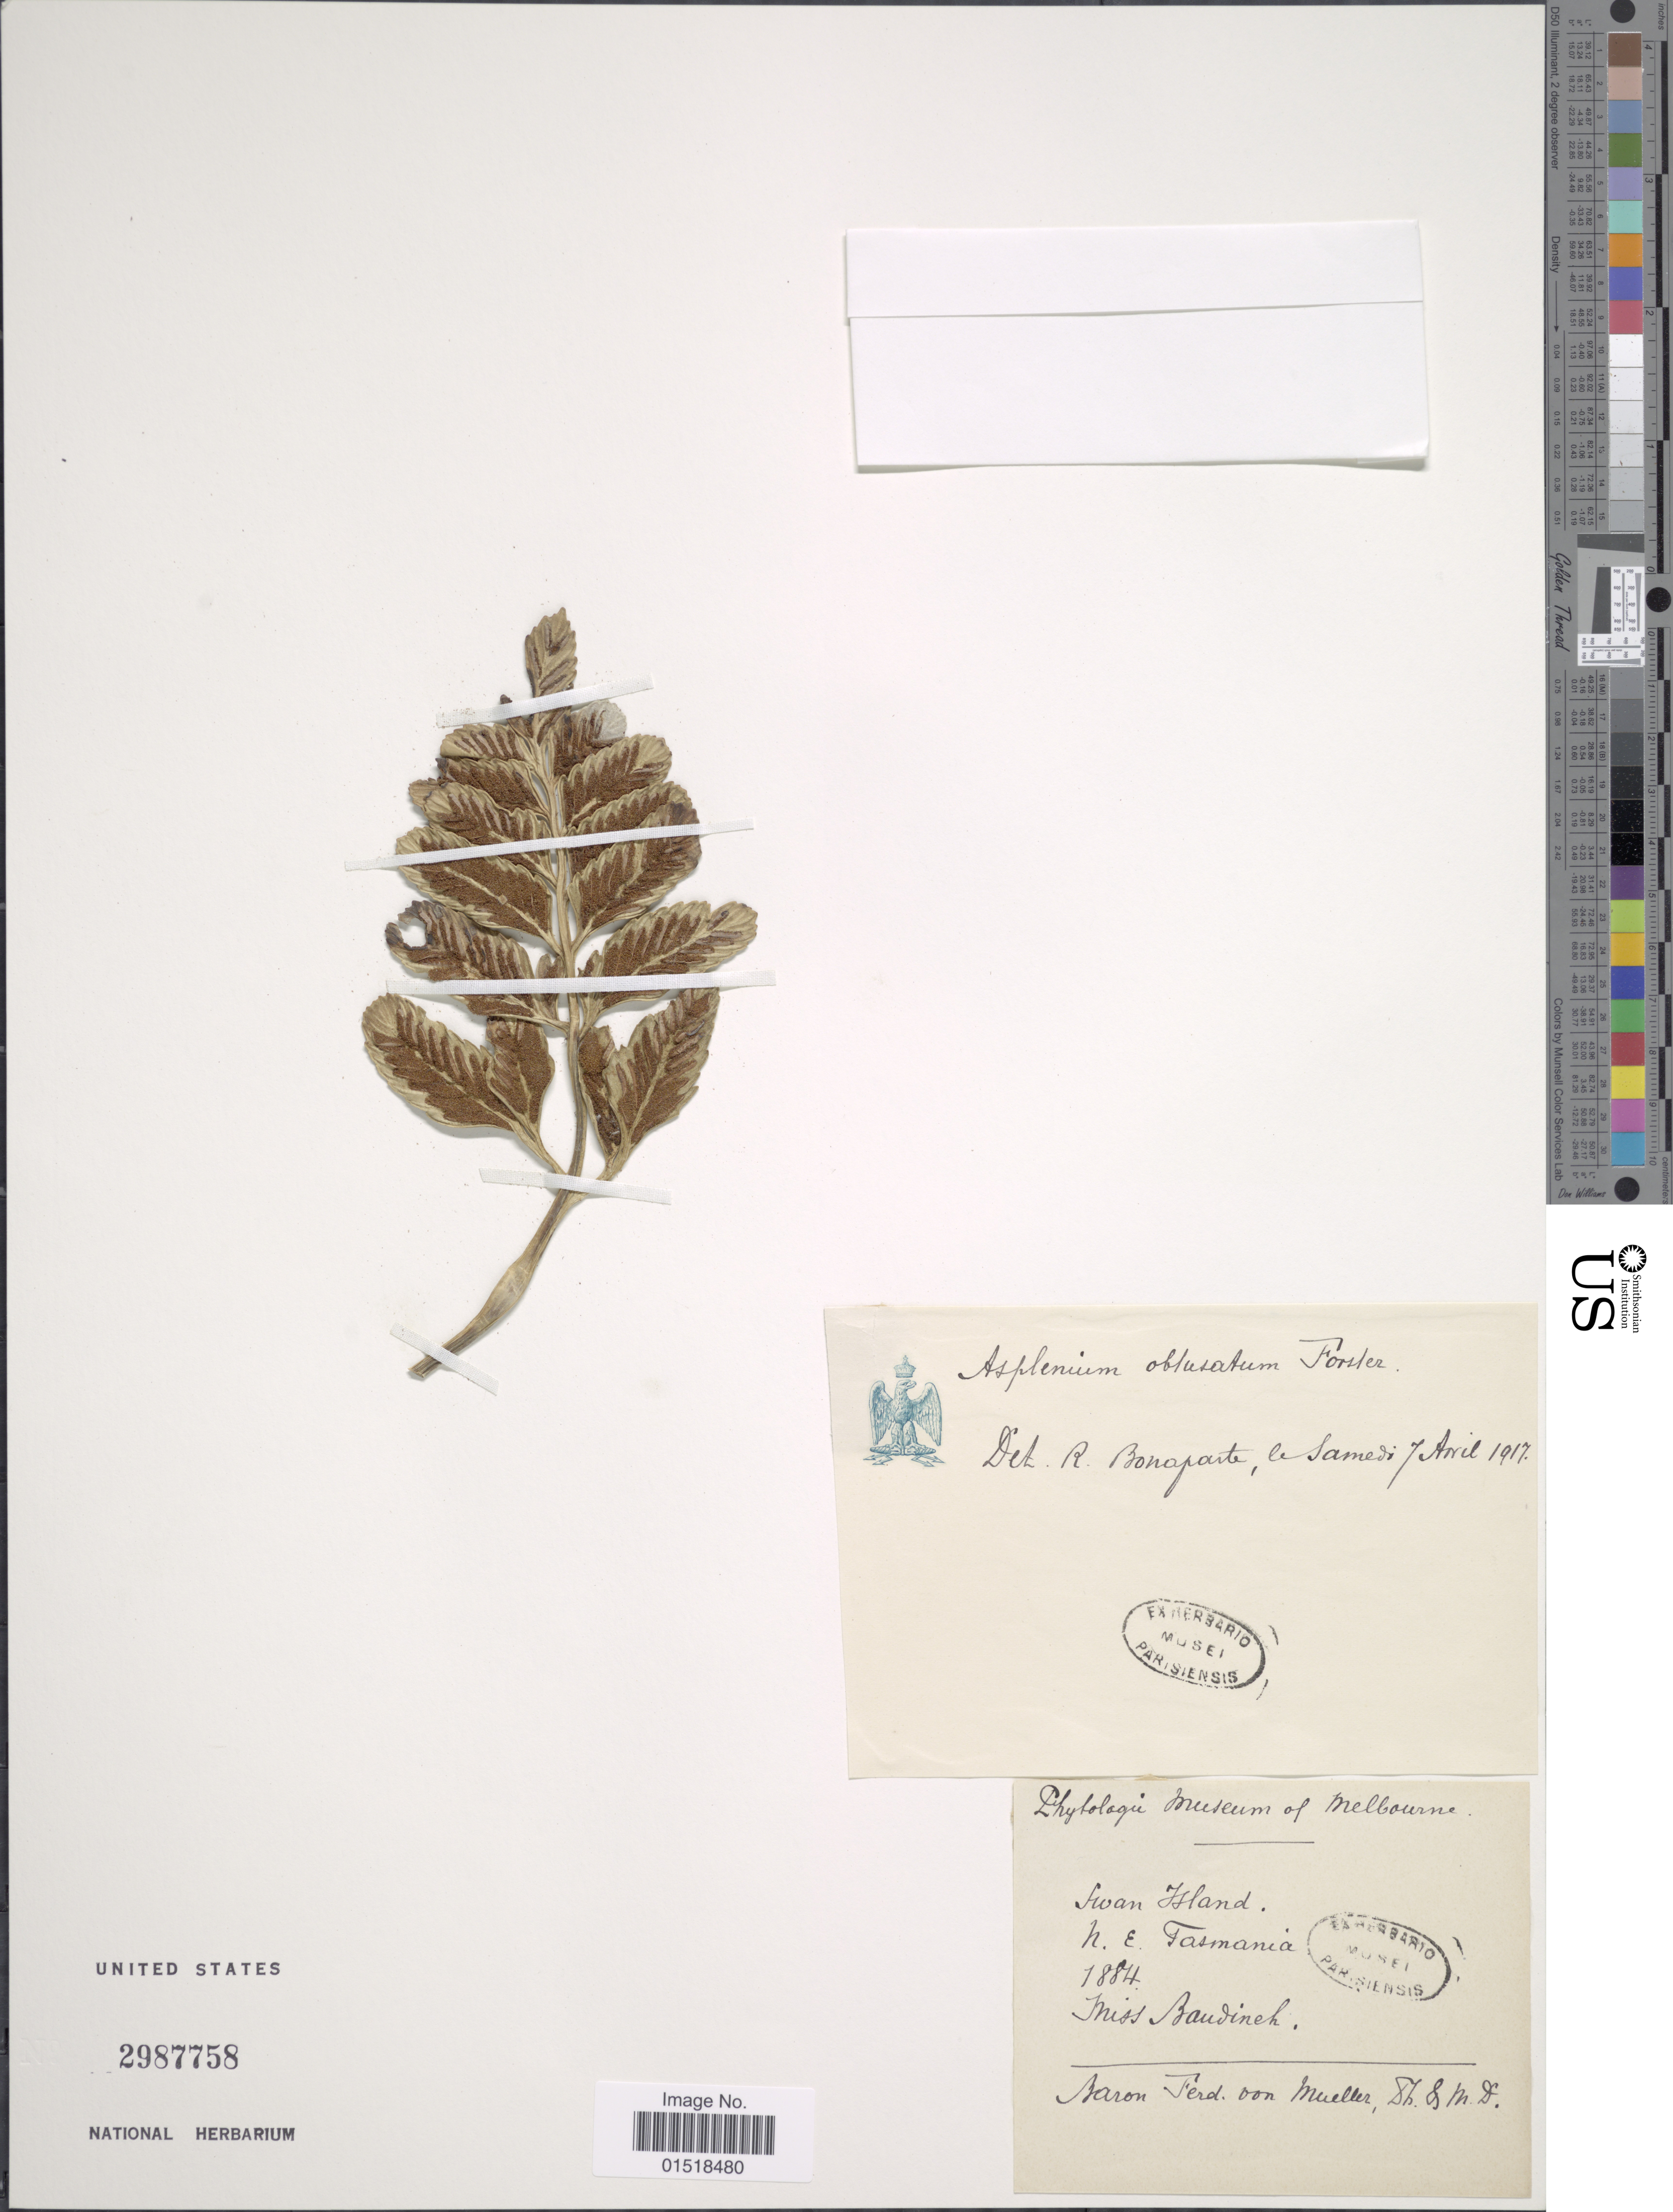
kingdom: Plantae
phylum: Tracheophyta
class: Polypodiopsida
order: Polypodiales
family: Aspleniaceae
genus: Asplenium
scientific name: Asplenium obtusatum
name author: G. Forst.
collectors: Baudineh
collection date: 1884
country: Australia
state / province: Tasmania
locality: Swan Island, N.E. Tasmania.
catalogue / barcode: US 2987758